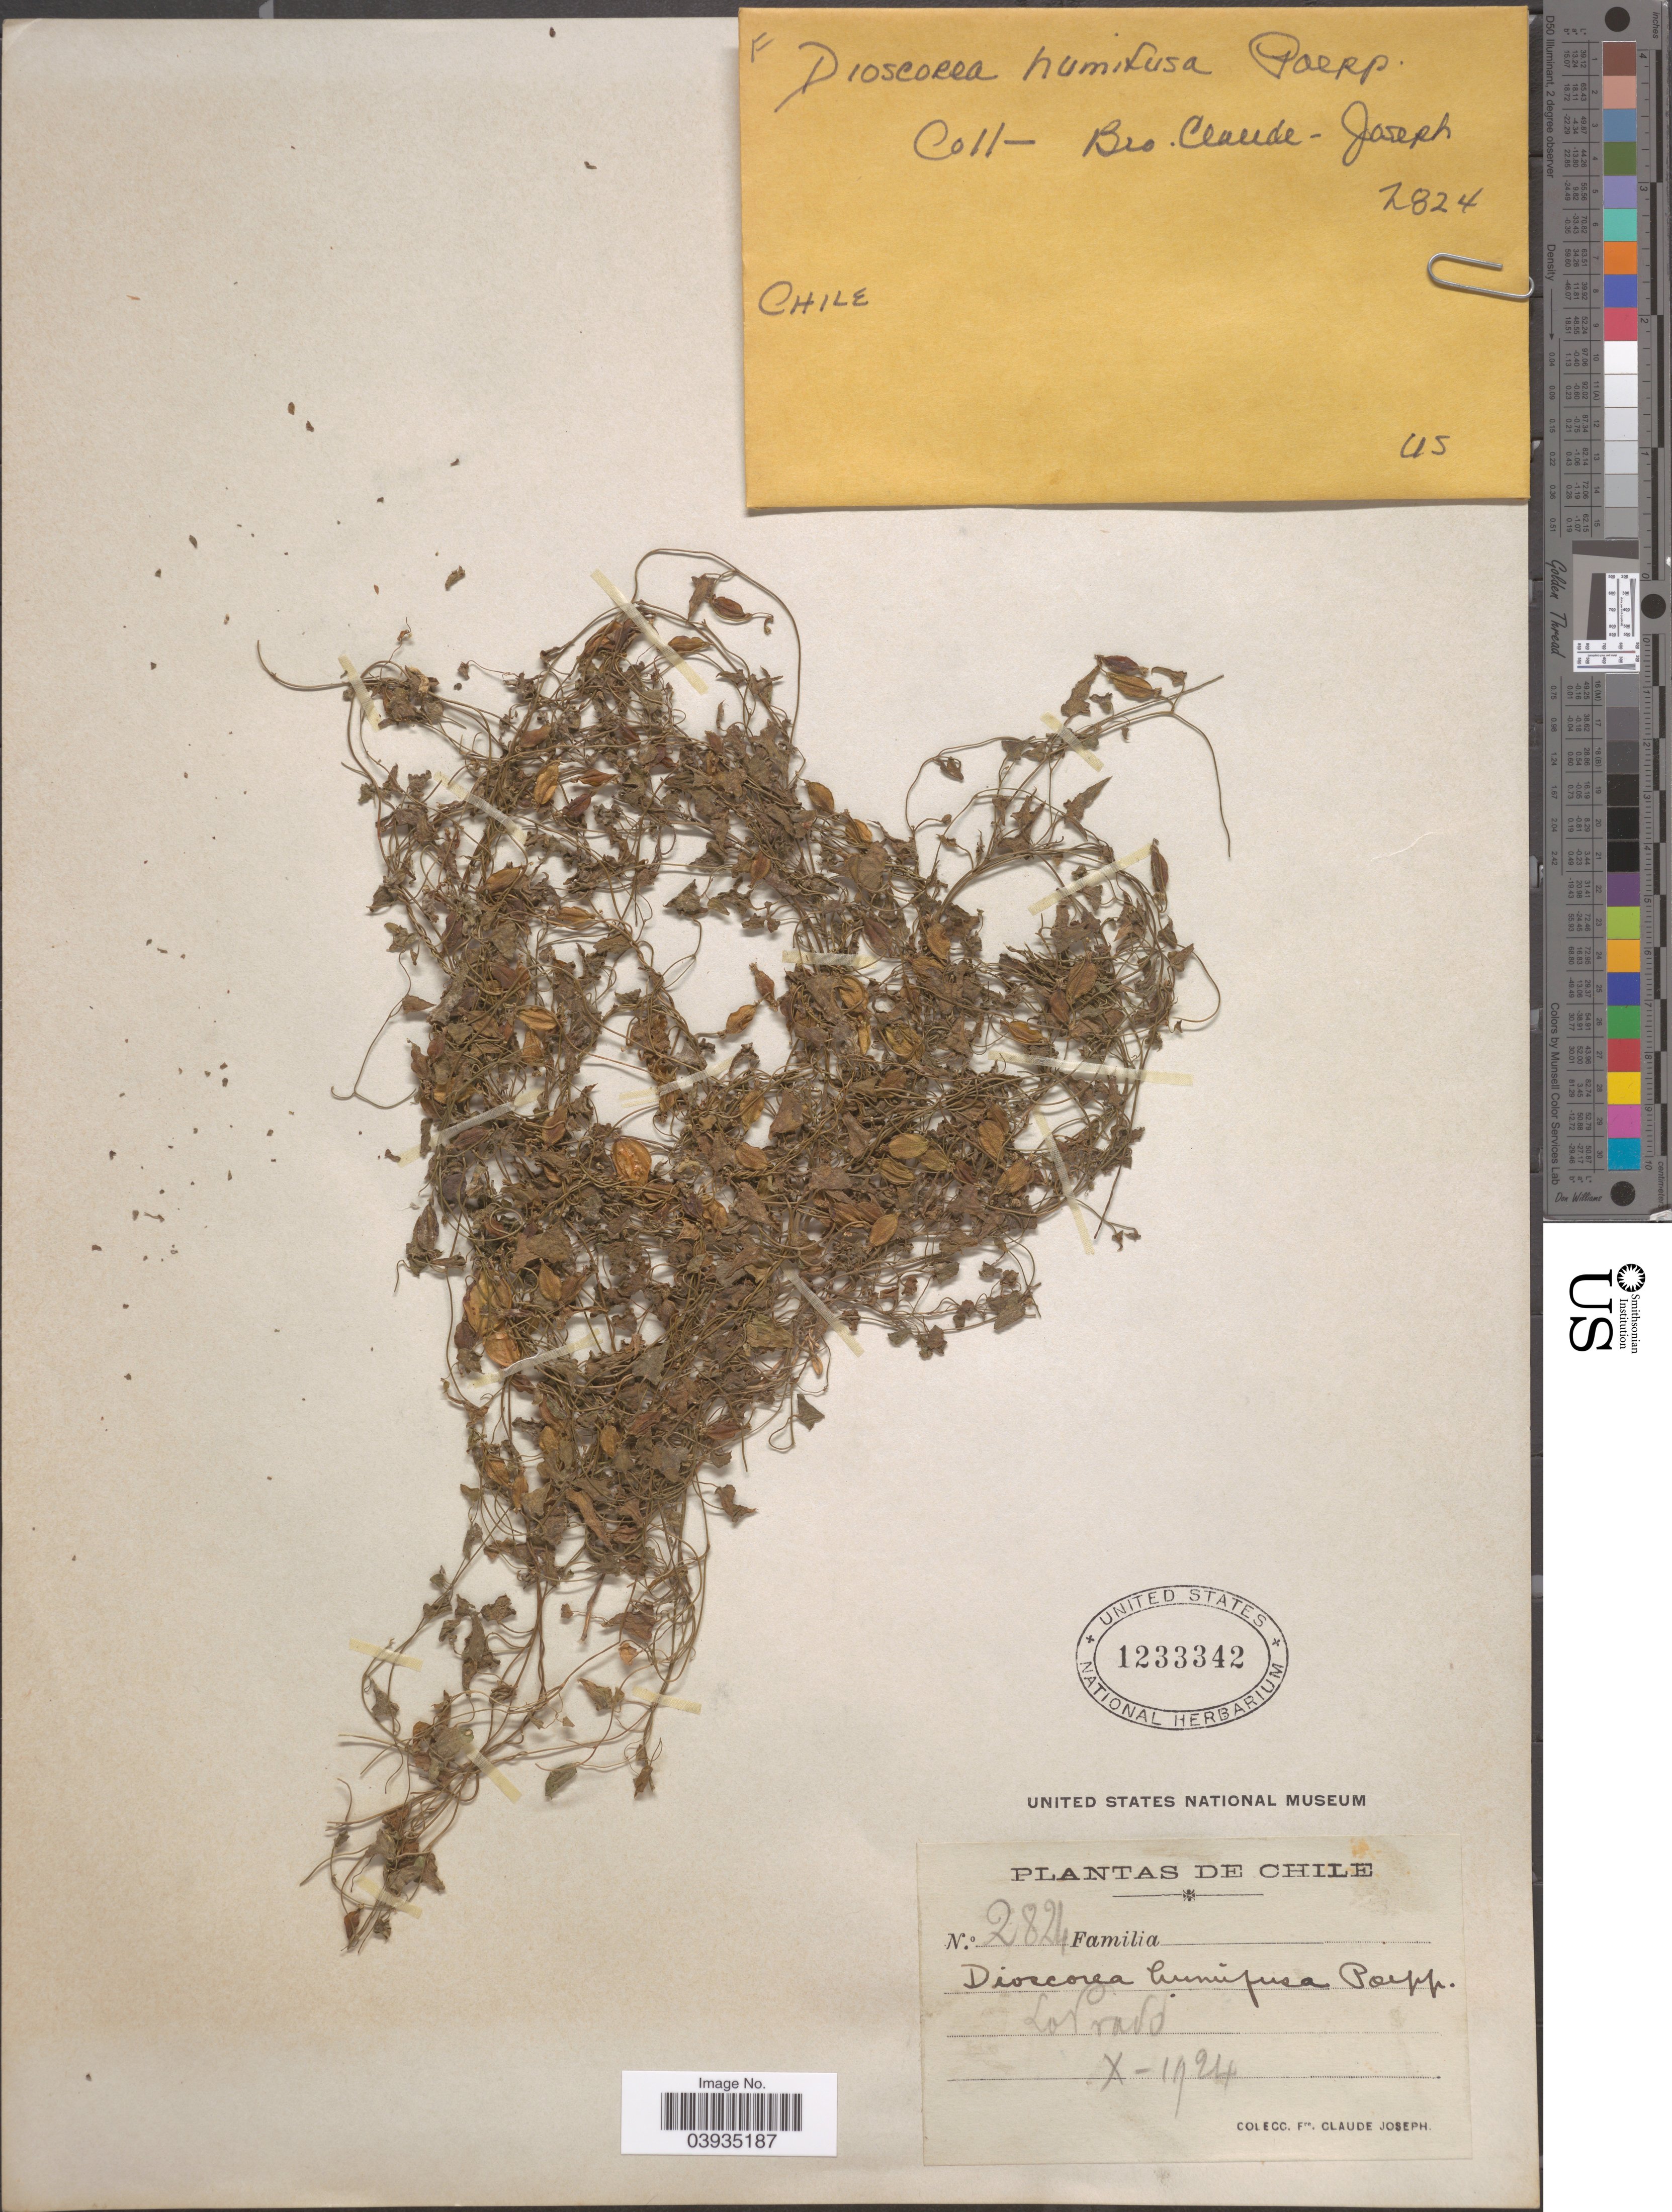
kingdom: Plantae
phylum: Tracheophyta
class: Liliopsida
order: Dioscoreales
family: Dioscoreaceae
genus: Dioscorea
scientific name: Dioscorea humifusa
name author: Poepp.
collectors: Bro. Claude-Joseph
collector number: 2824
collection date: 1924-10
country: Chile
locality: Lo Prado.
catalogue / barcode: US 1233342